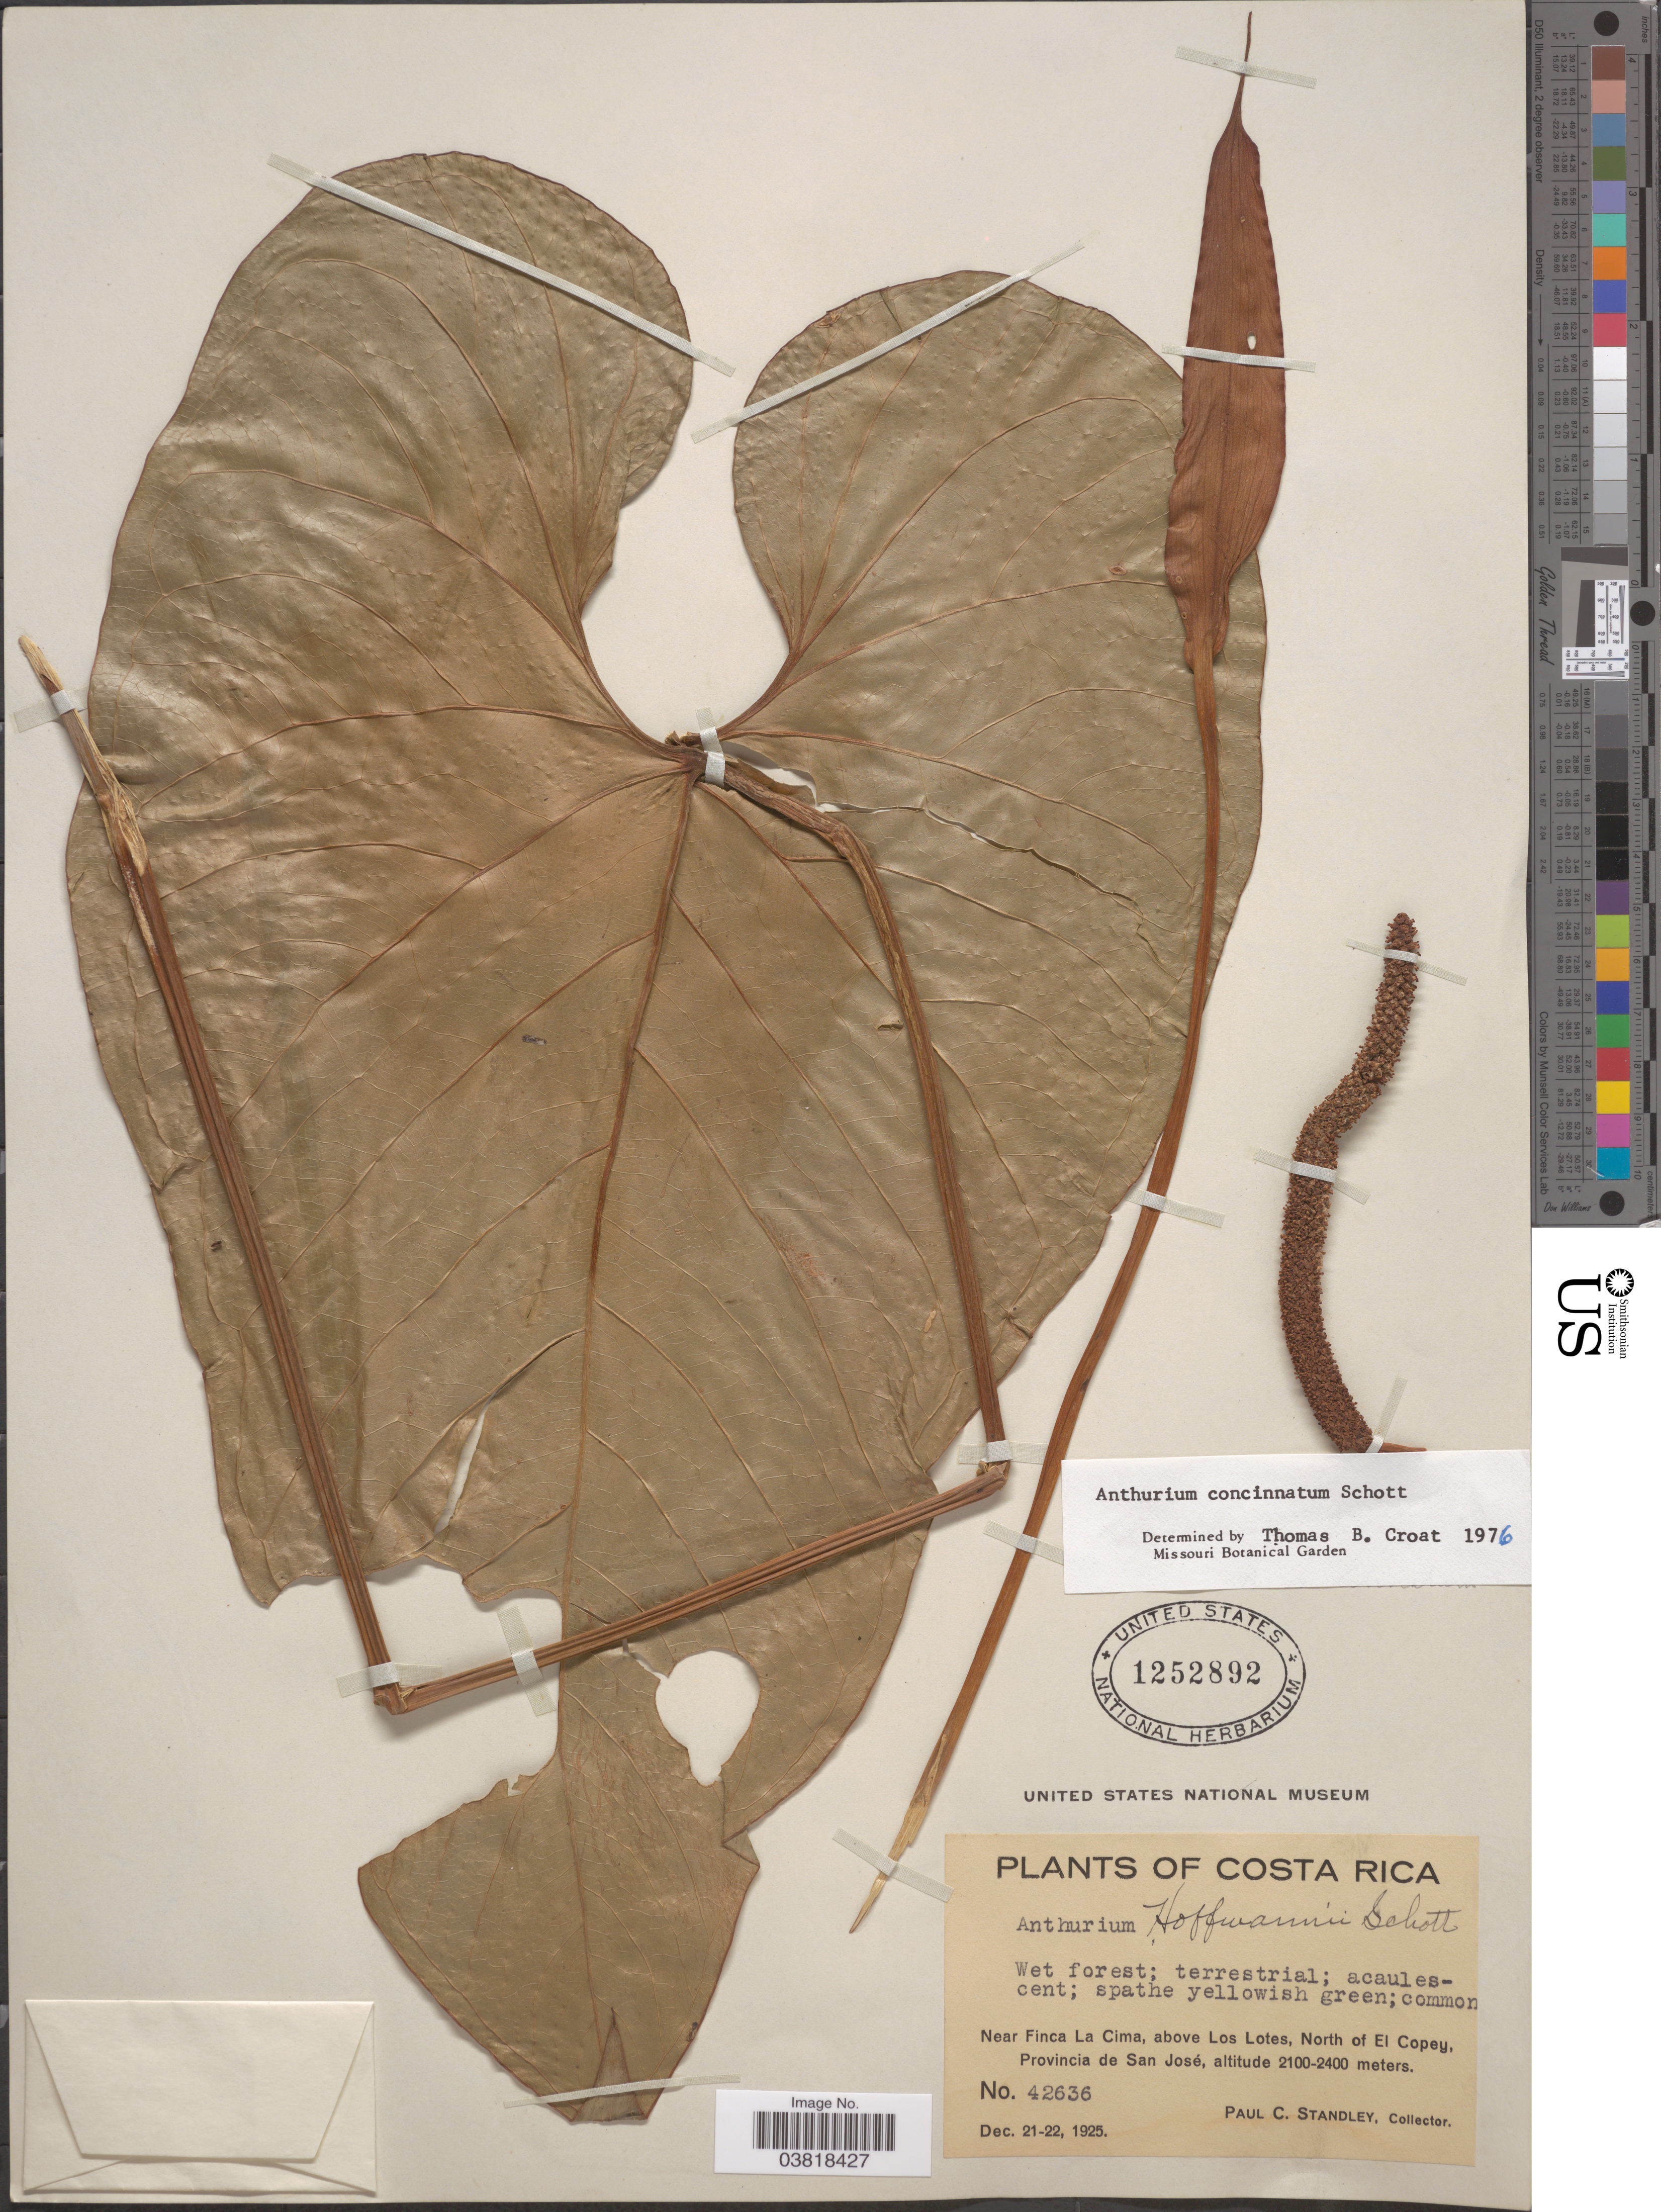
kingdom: Plantae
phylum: Tracheophyta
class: Liliopsida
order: Alismatales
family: Araceae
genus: Anthurium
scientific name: Anthurium concinnatum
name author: Schott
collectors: P. C. Standley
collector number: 42636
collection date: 1925-12-21/1925-12-22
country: Costa Rica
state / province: San José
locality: Near Finca La Cima, above Los Lotes, North of El Copey.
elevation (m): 2100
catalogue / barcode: US 1252892